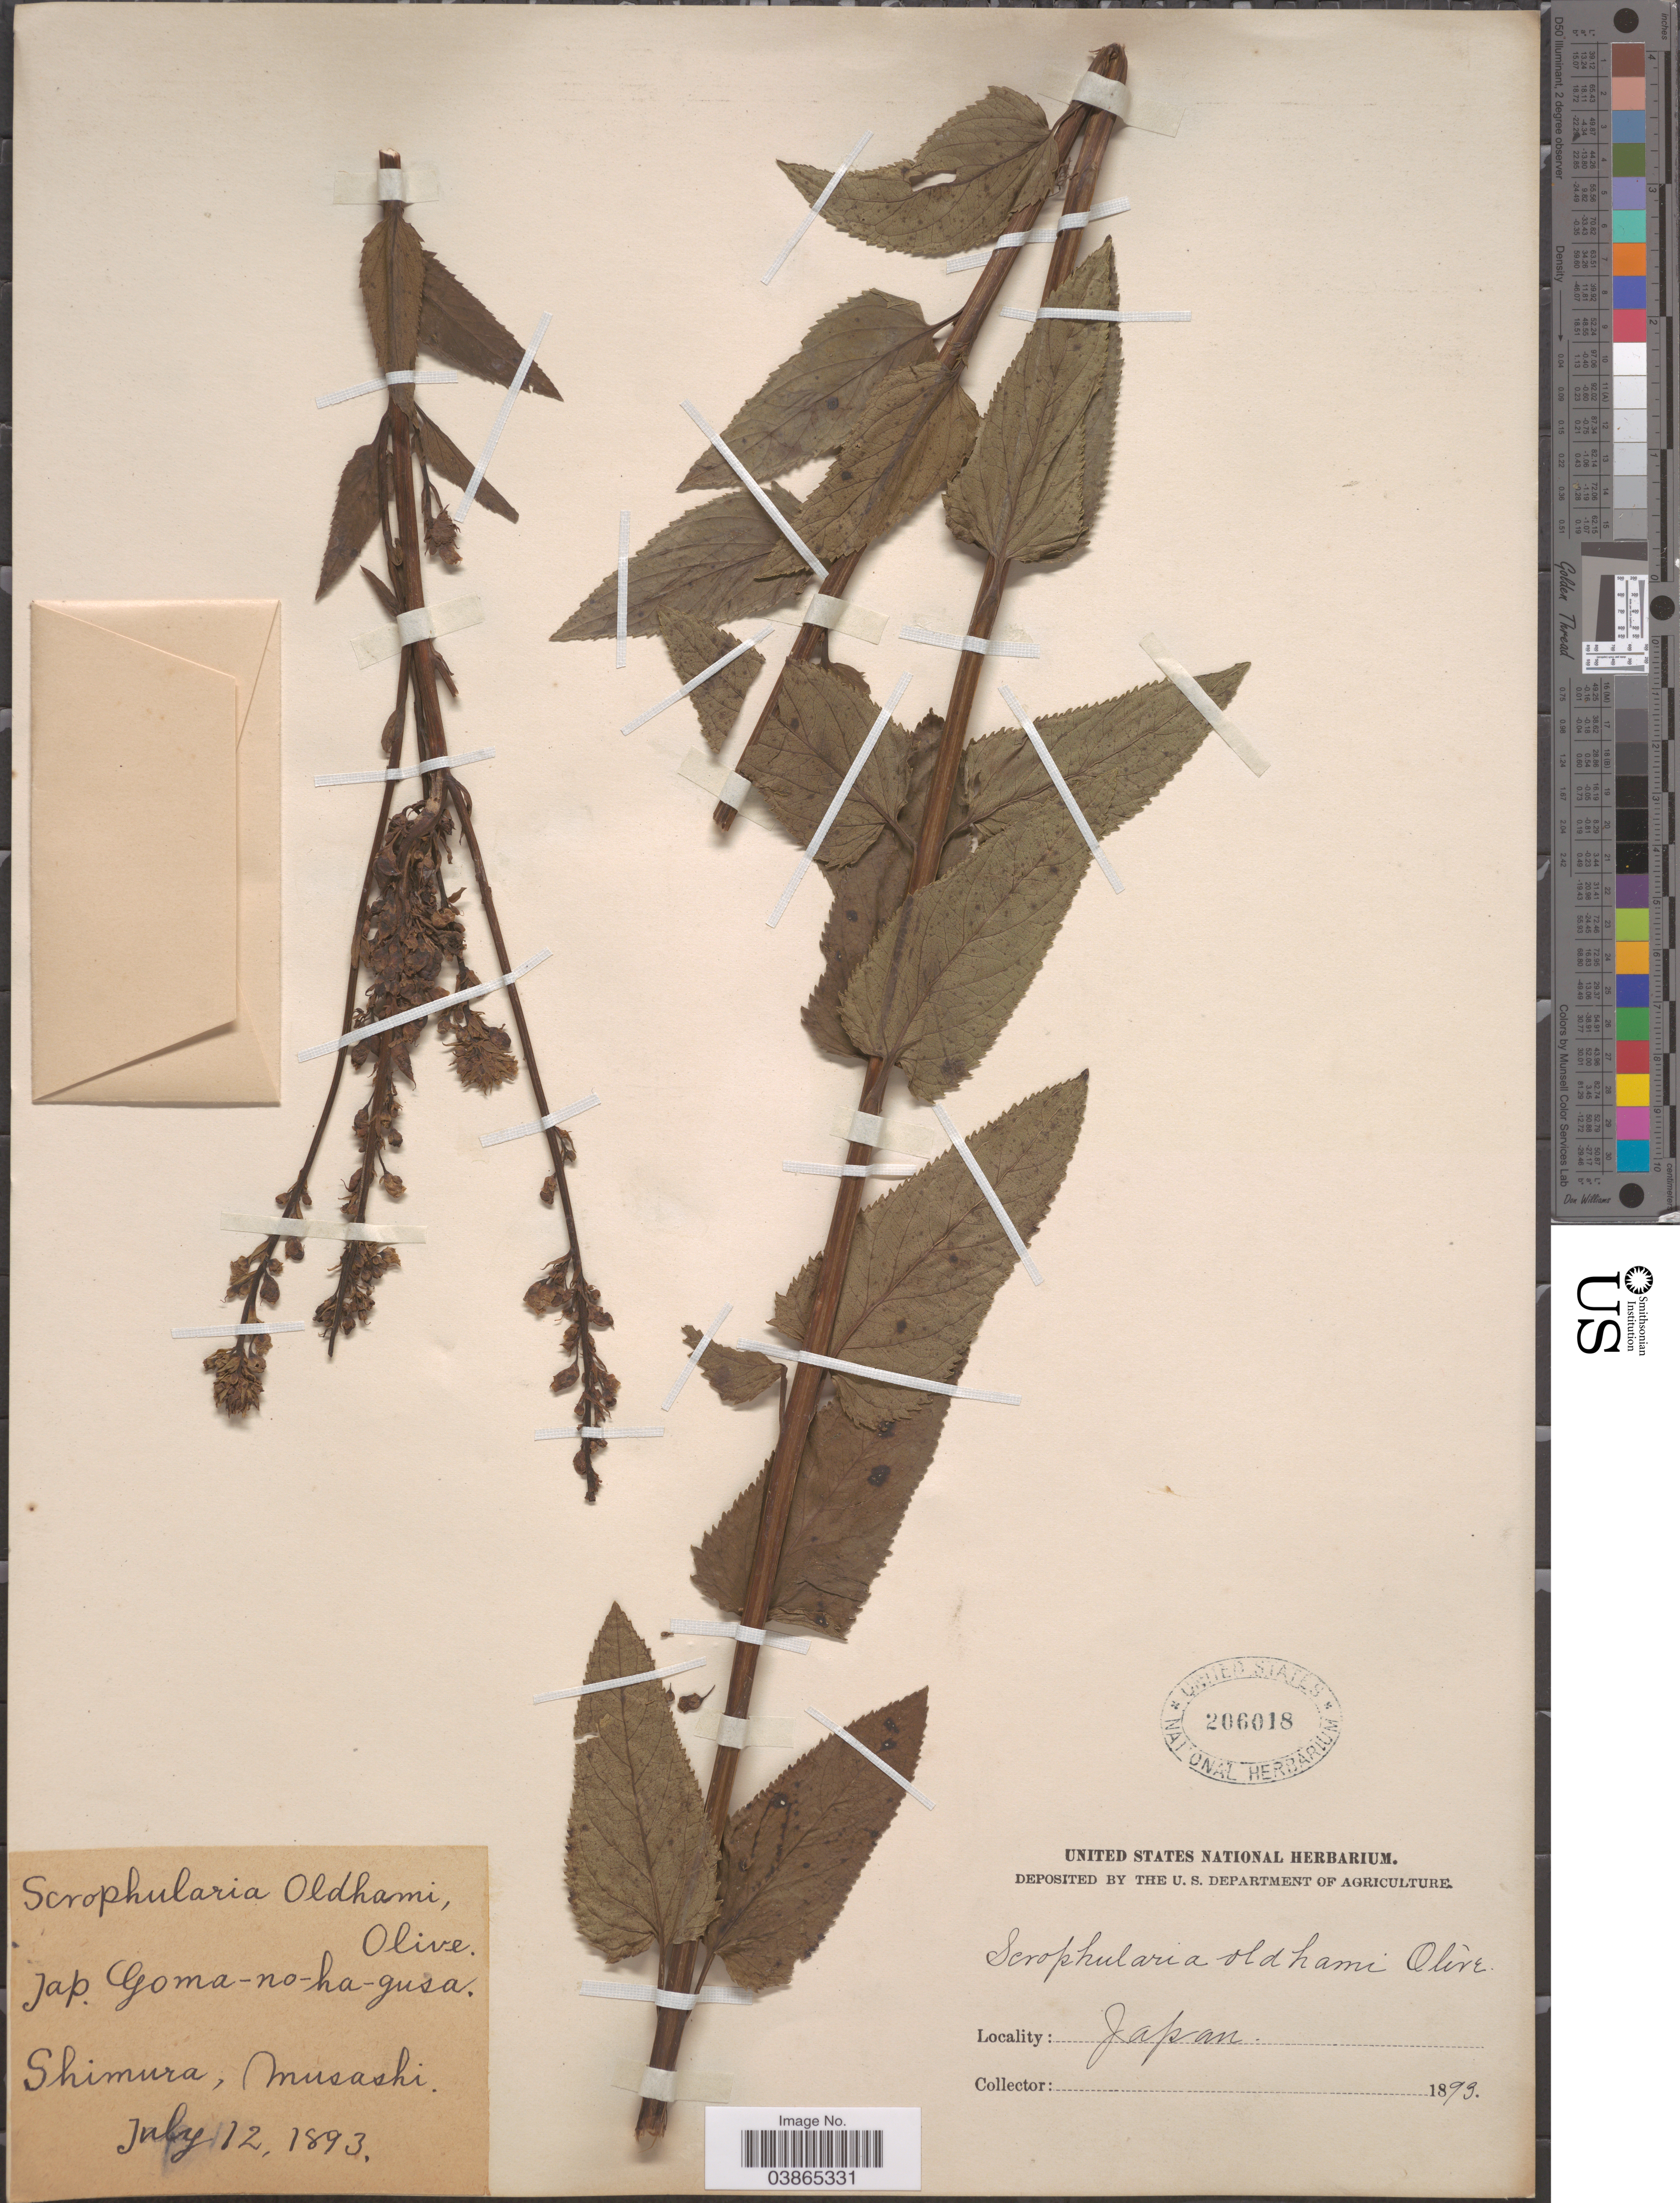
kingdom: Plantae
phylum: Tracheophyta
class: Magnoliopsida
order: Lamiales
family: Scrophulariaceae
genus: Scrophularia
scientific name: Scrophularia oldhamii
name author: Oliv.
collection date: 1893-07-12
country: Japan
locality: Shimura, Musashi.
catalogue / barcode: US 206018